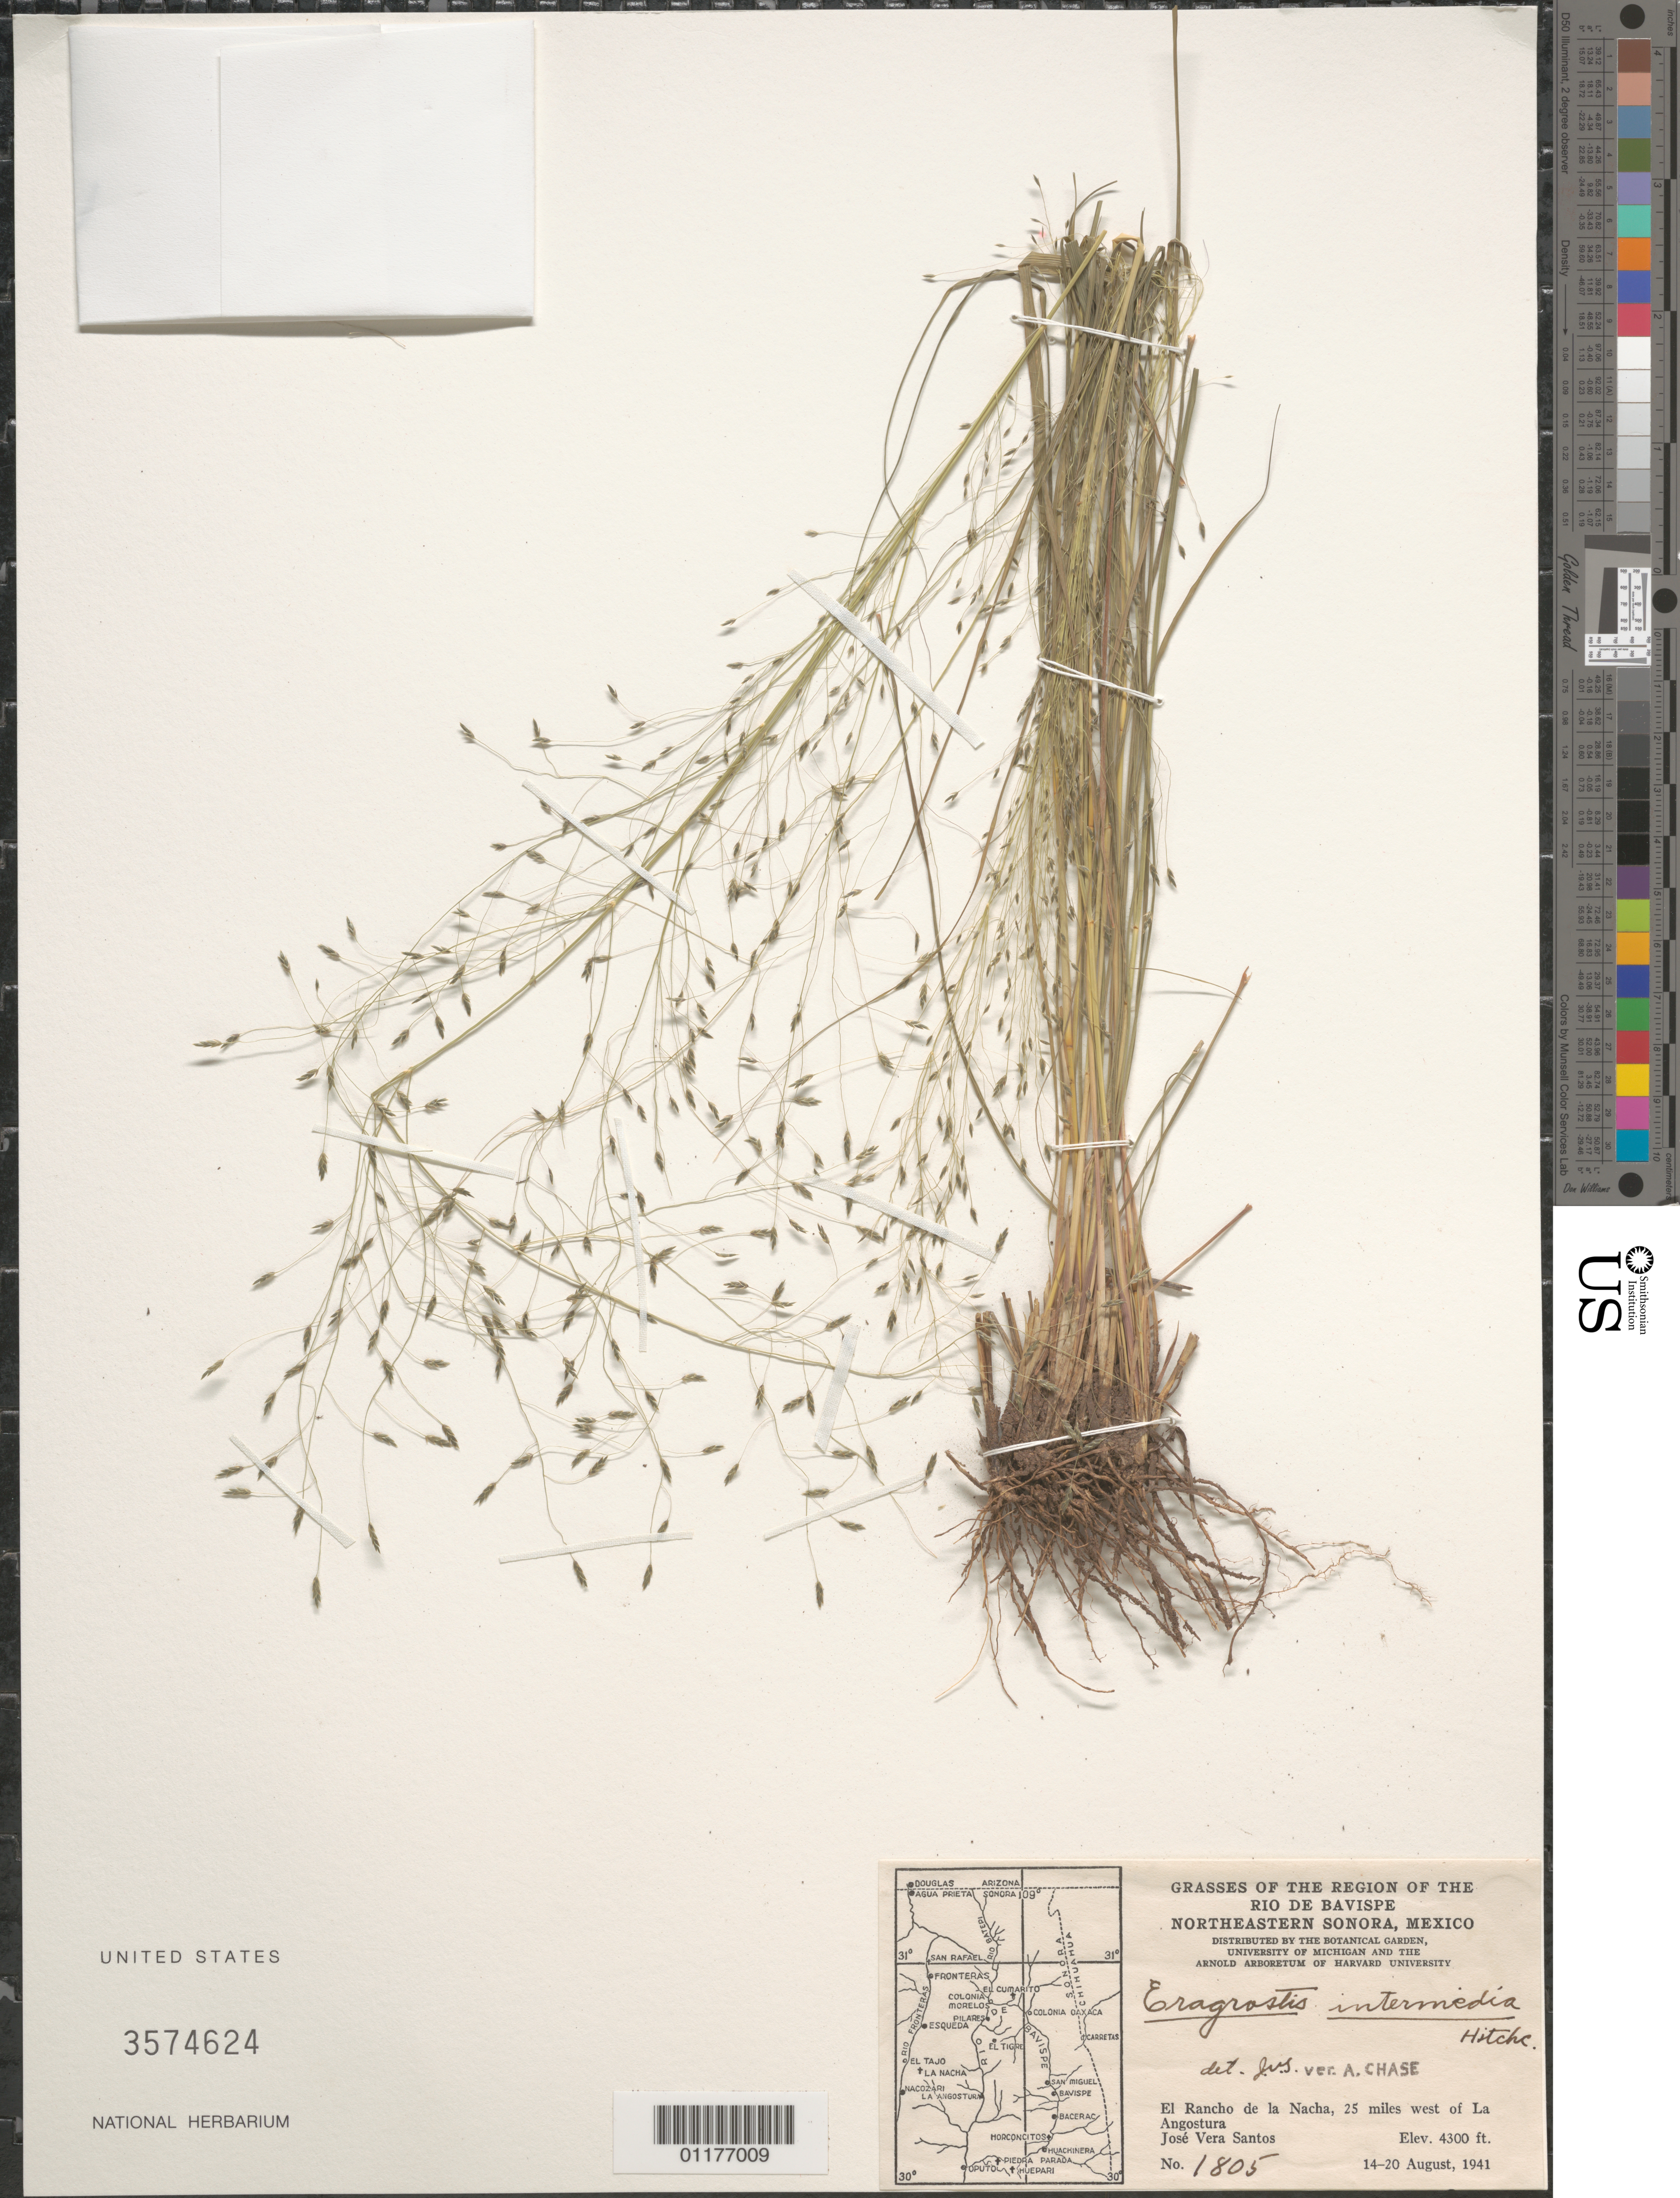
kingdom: Plantae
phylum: Tracheophyta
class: Liliopsida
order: Poales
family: Poaceae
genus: Eragrostis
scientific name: Eragrostis intermedia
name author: Hitchc.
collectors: J. V. Santos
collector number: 1805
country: Mexico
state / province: Sonora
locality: El Rancho de la Nacha, W of La Angostura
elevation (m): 1311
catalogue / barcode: US 3574624